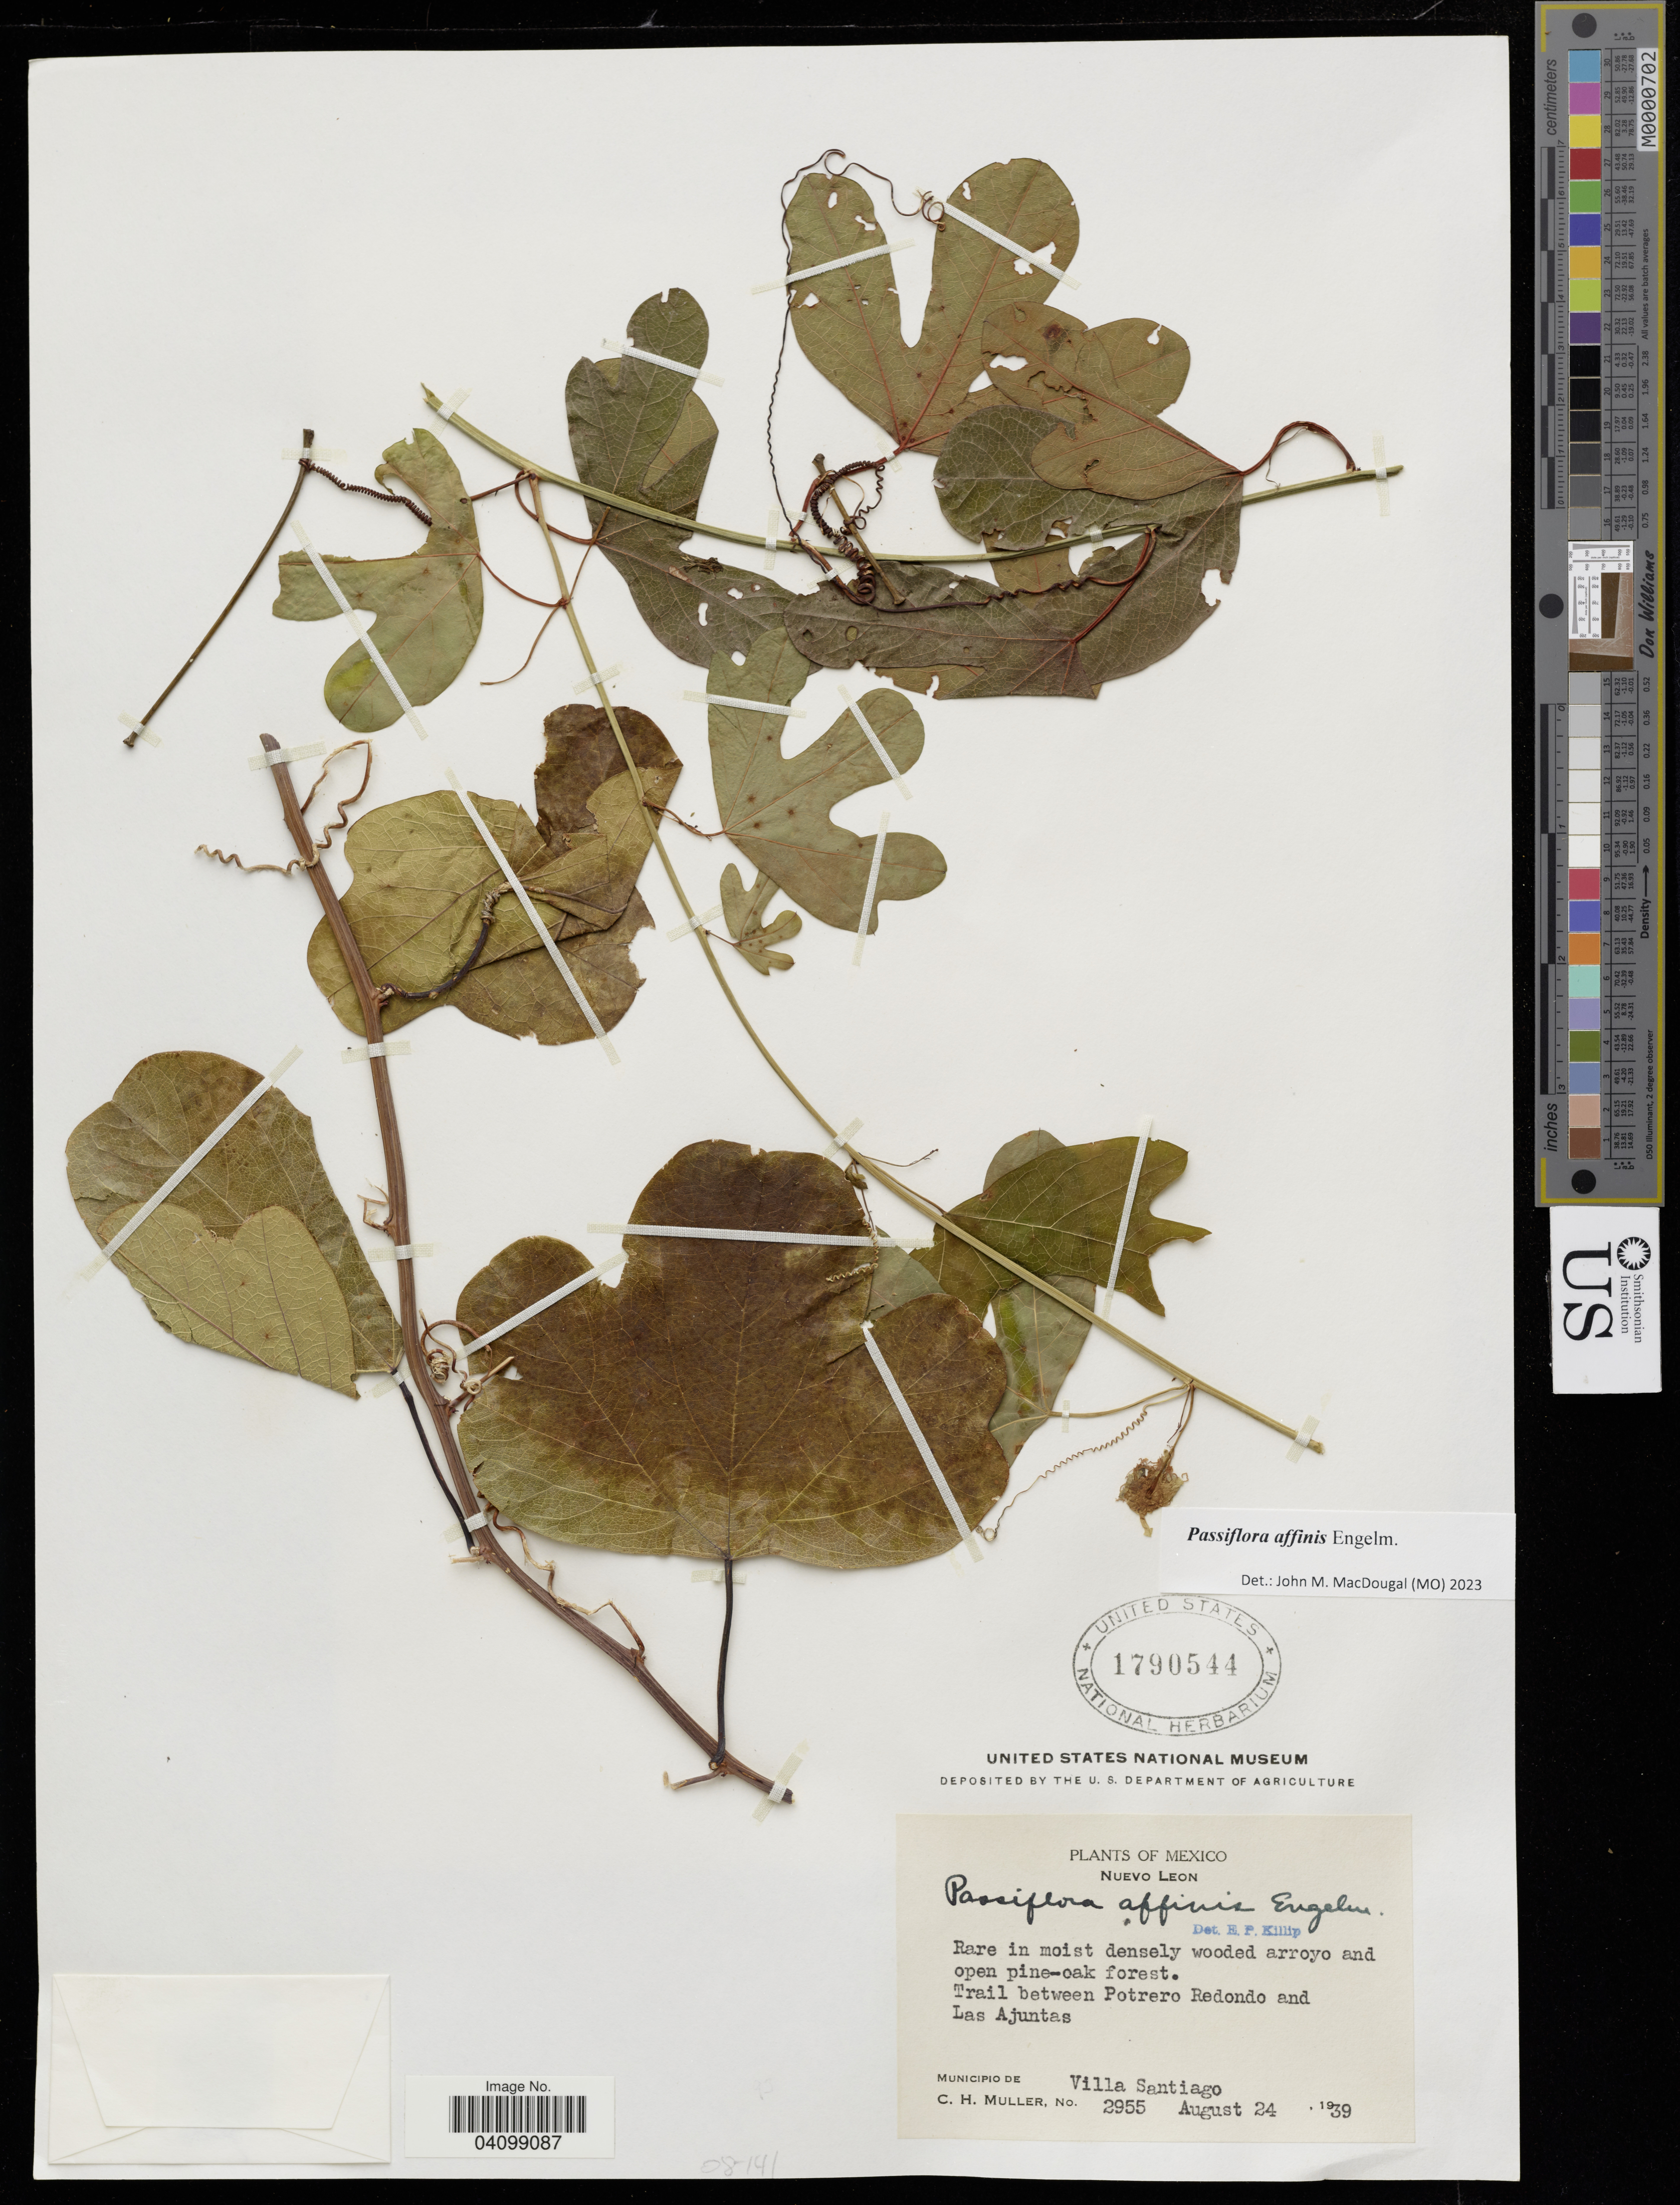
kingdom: Plantae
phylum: Tracheophyta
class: Magnoliopsida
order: Malpighiales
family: Passifloraceae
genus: Passiflora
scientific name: Passiflora affinis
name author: Engelm. ex A. Gray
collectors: C. H. Müller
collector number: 2955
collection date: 1939-08-24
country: Mexico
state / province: Nuevo León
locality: Trail between Potrero Redondo and Las Ajuntas. Villa Santiago.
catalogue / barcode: US 1790544